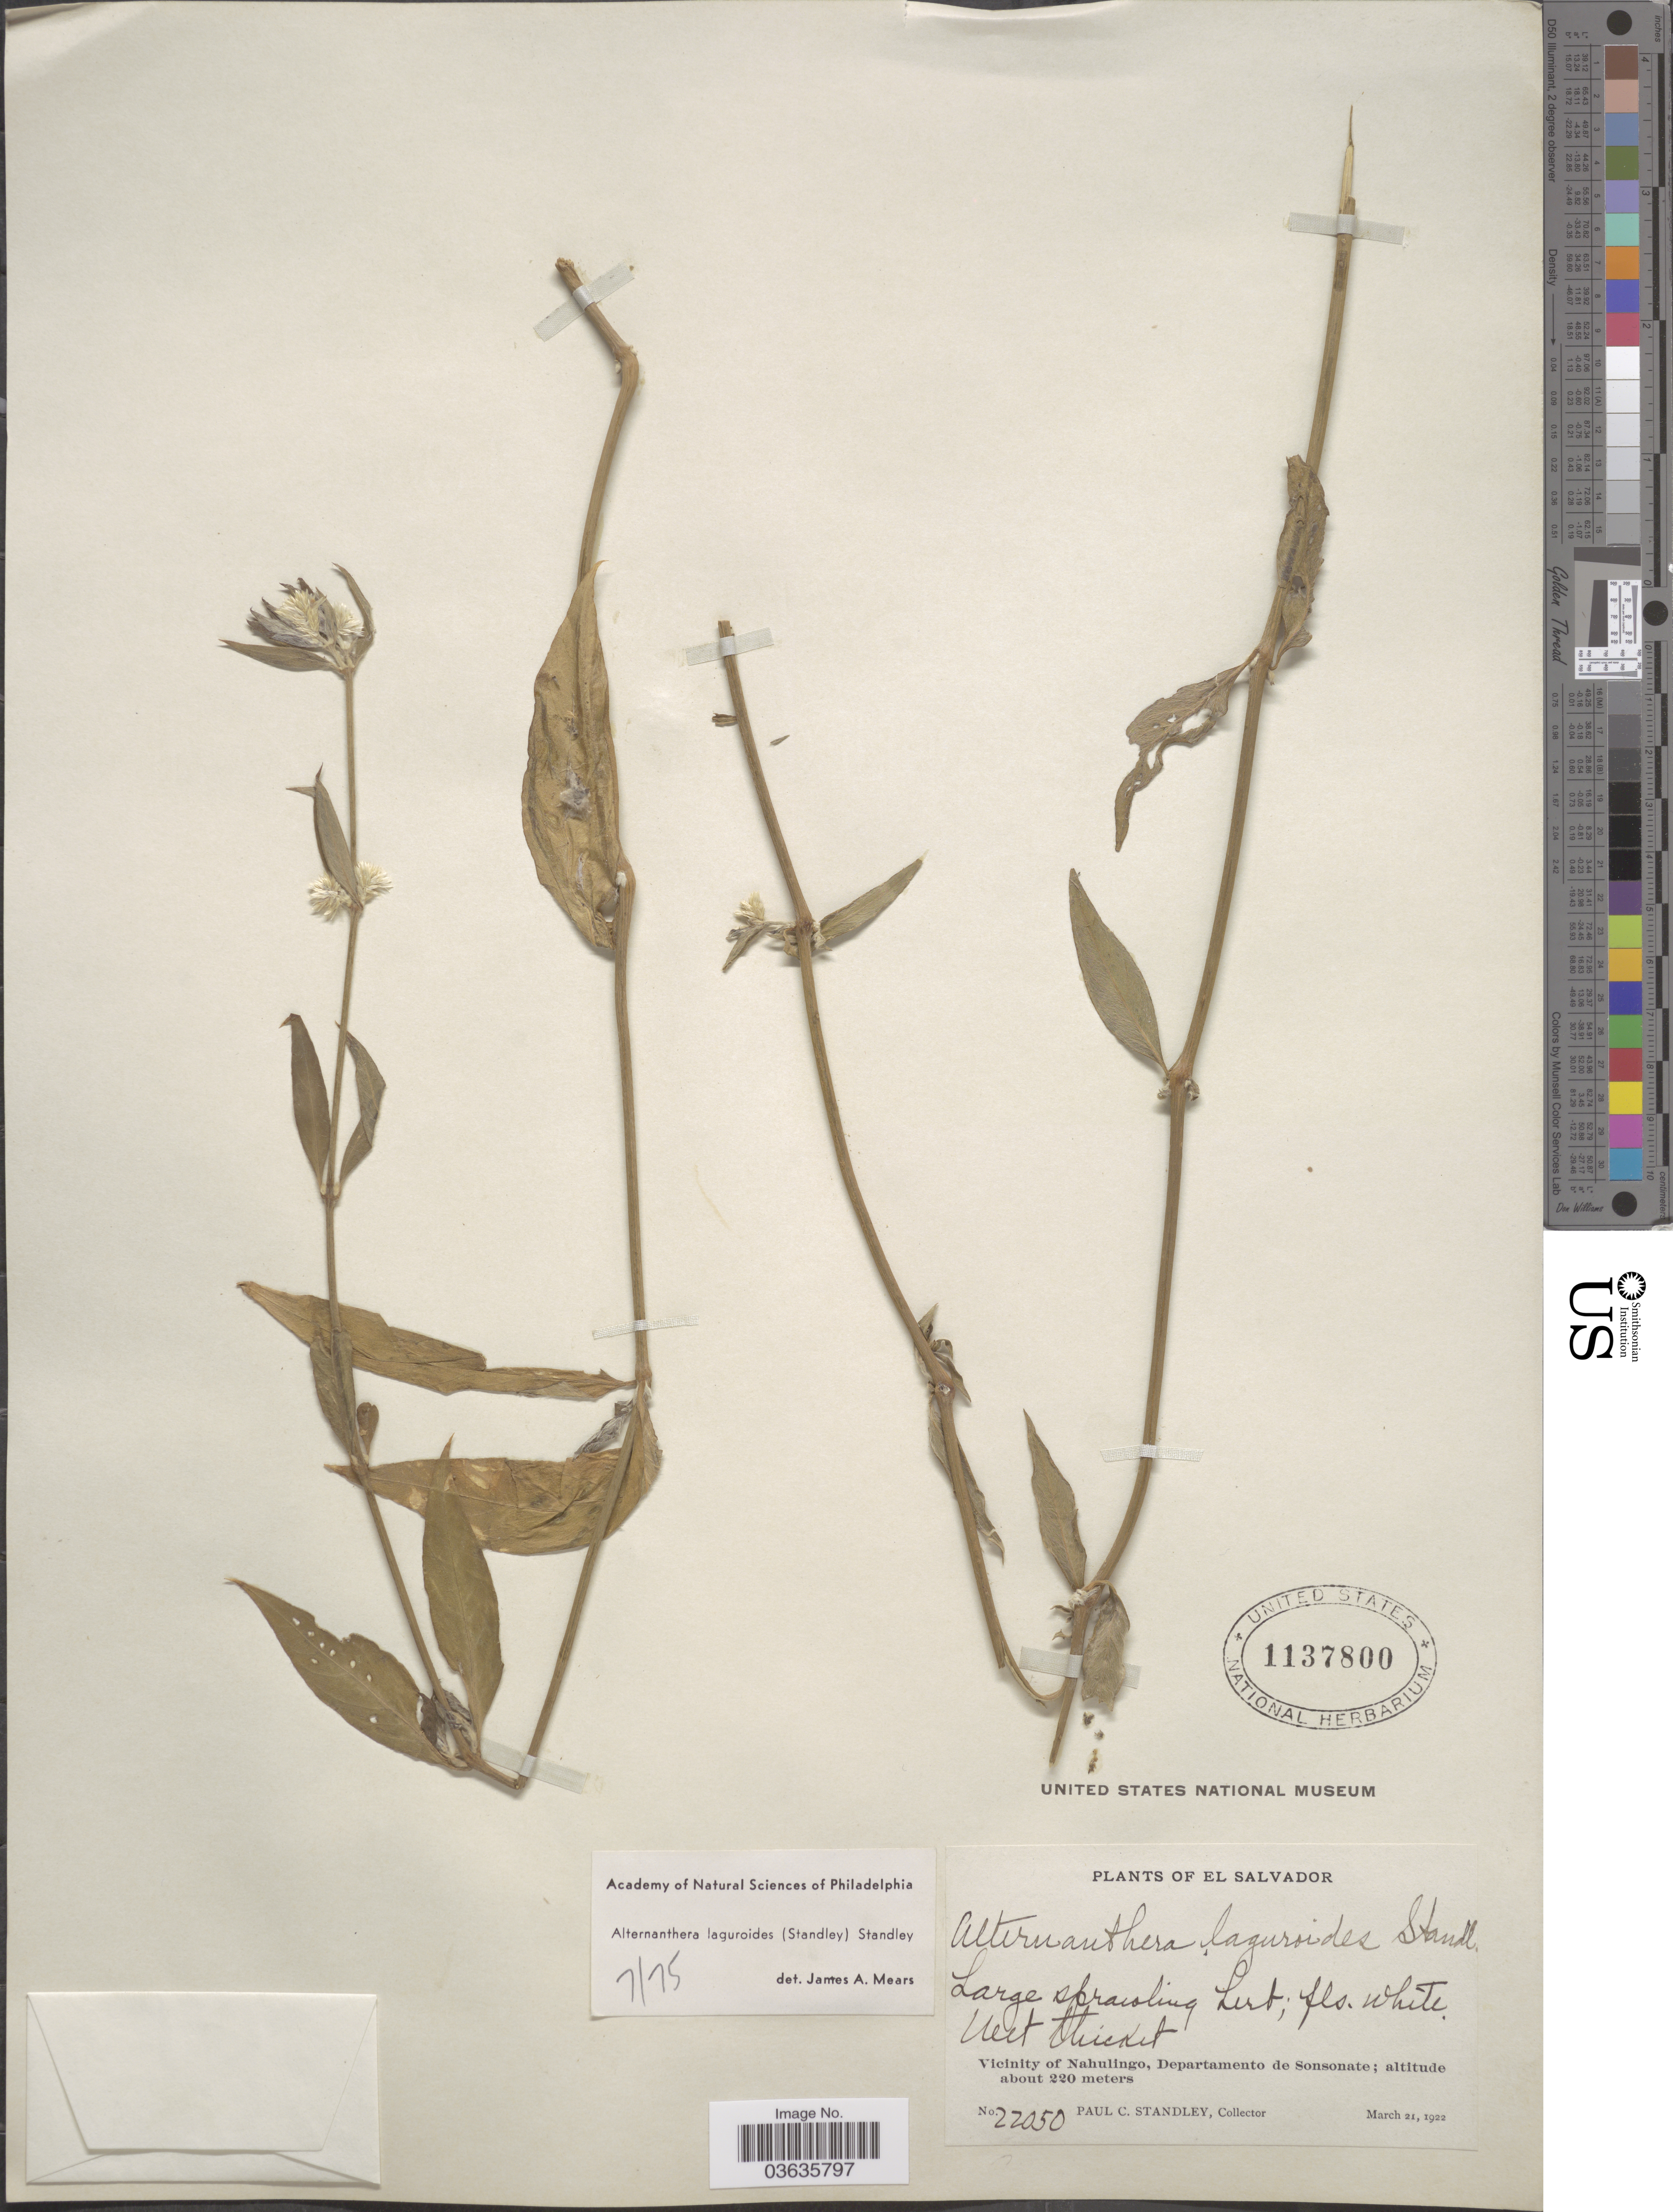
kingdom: Plantae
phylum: Tracheophyta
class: Magnoliopsida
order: Caryophyllales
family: Amaranthaceae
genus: Alternanthera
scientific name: Alternanthera laguroides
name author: (Standl.) Standl.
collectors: P. C. Standley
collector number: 22050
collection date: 1922-03-21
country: El Salvador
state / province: Sonsonate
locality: Vicinity of Nahulingo, Departamento de Sonsonate.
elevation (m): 220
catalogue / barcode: US 1137800